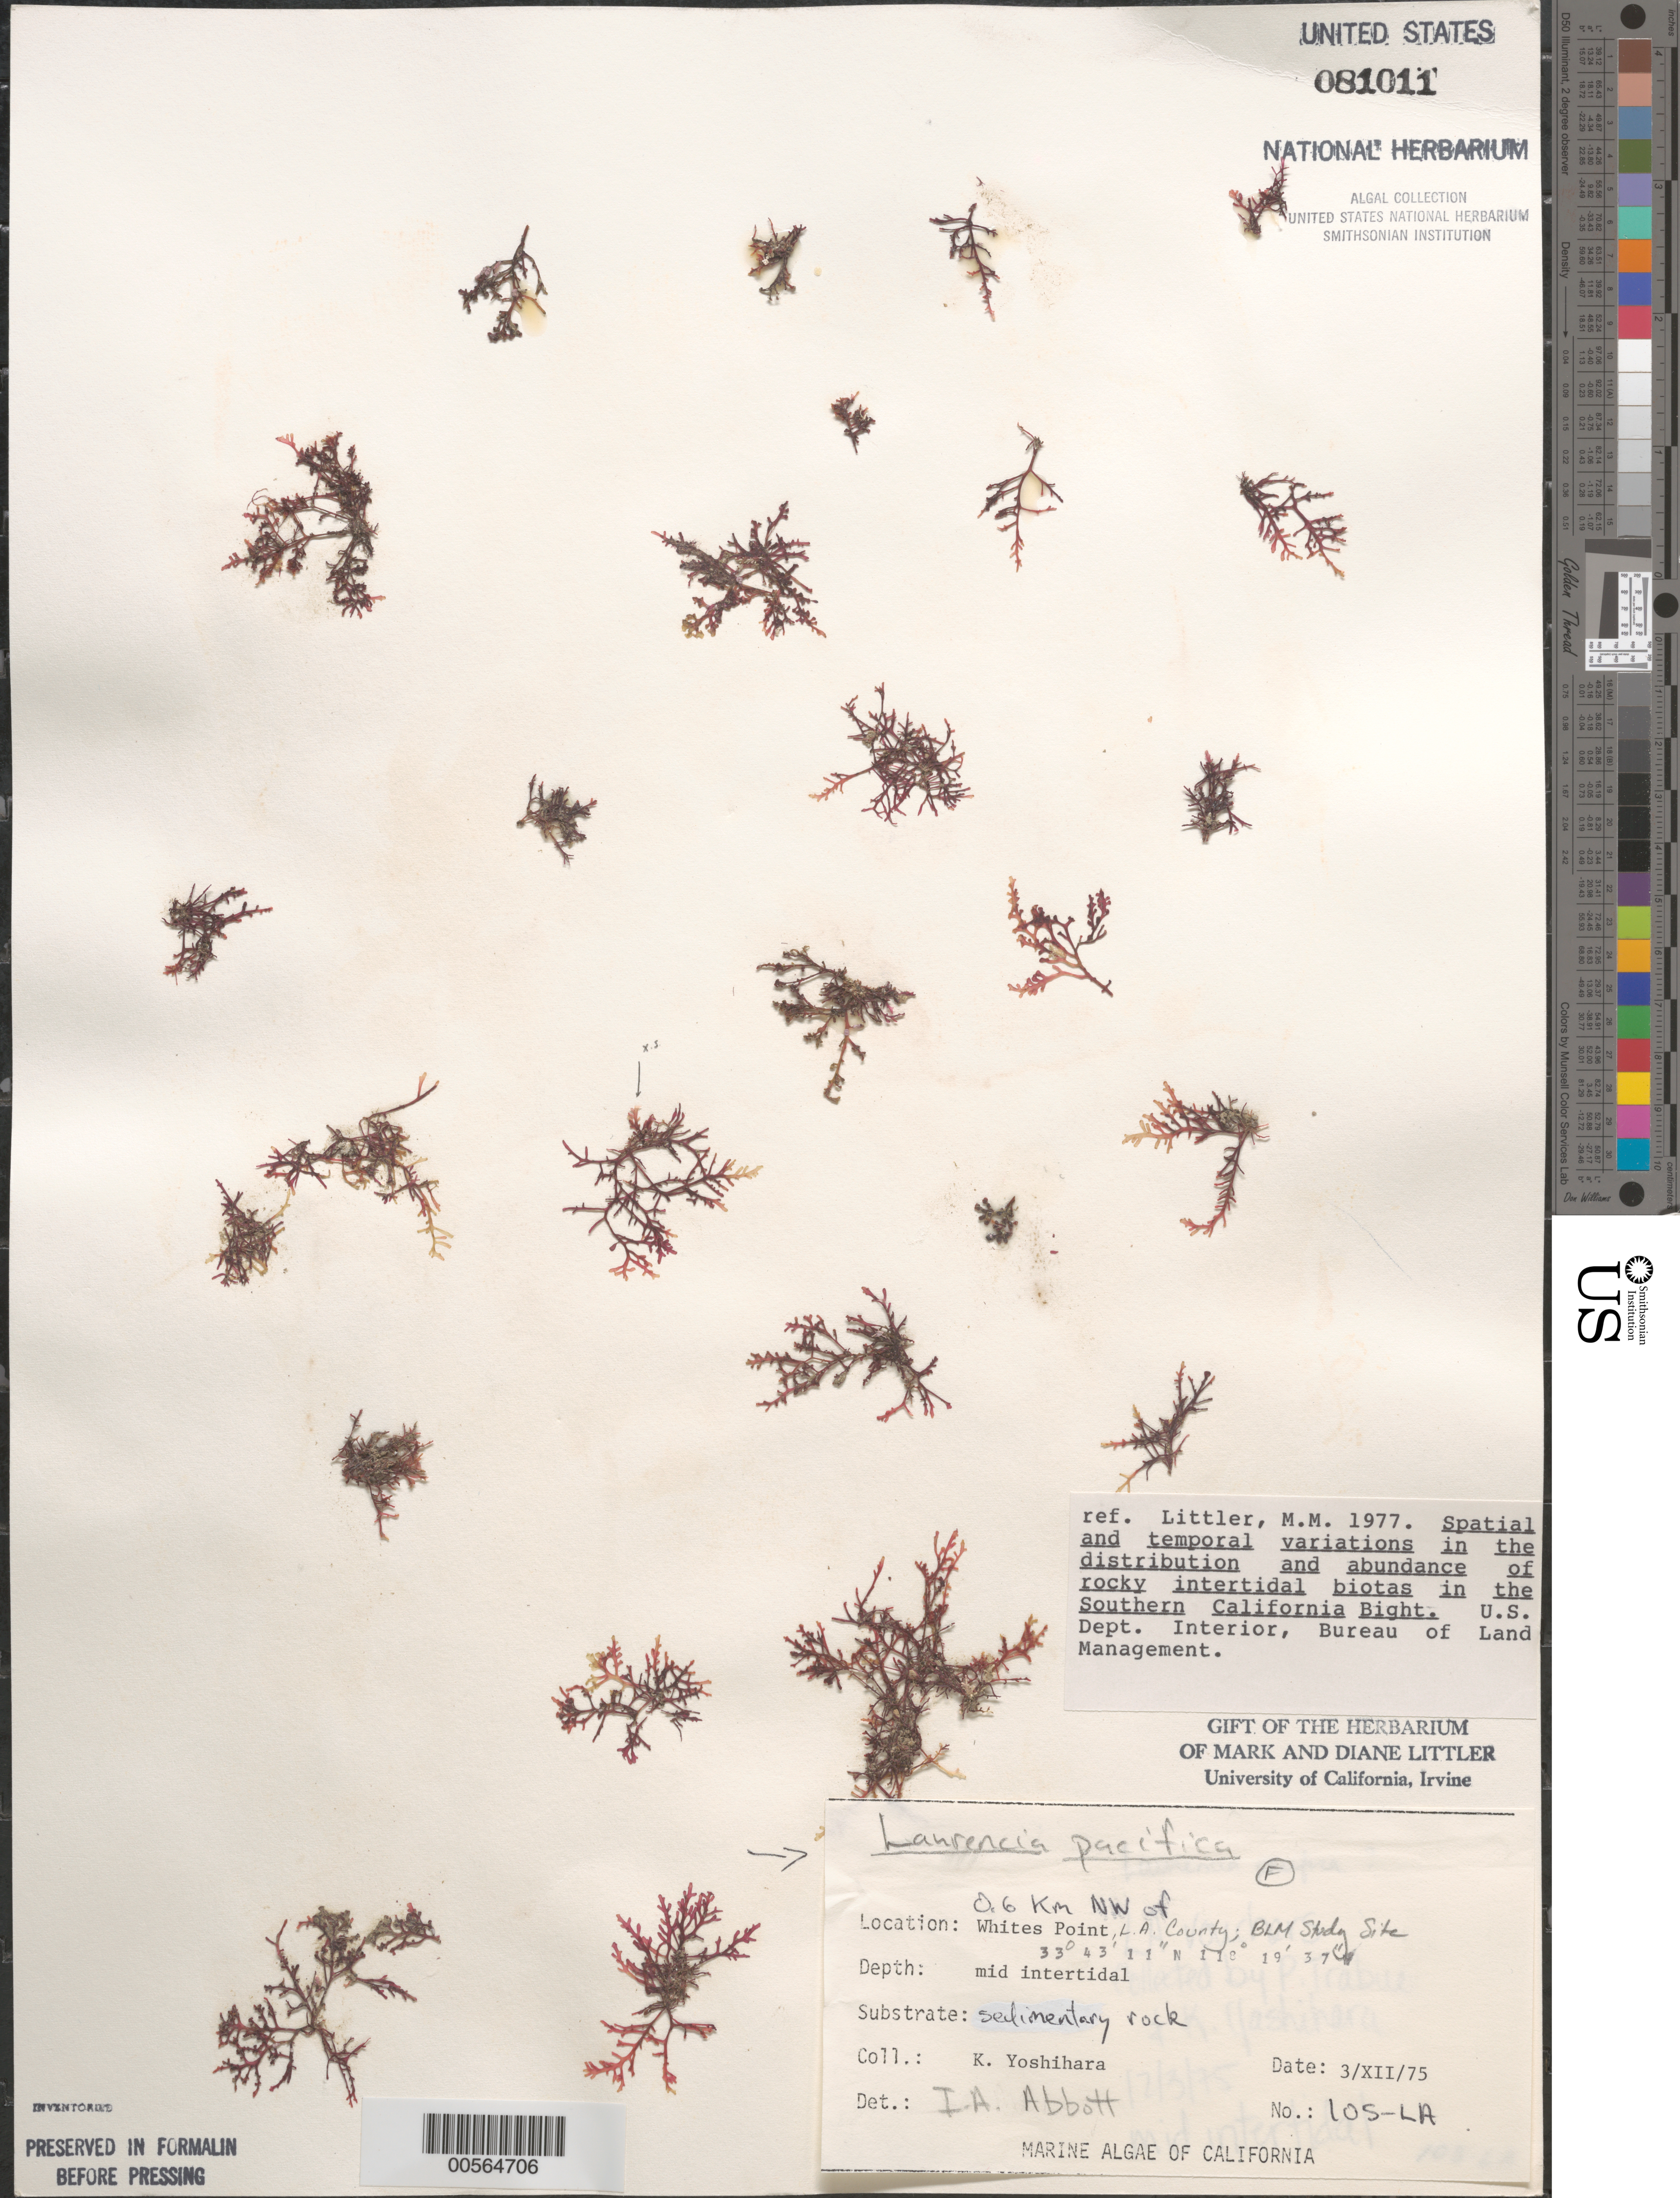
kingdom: Plantae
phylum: Rhodophyta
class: Florideophyceae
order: Ceramiales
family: Rhodomelaceae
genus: Laurencia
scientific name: Laurencia pacifica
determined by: Abbott, Isabella A.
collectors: K. Yoshihara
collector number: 105-la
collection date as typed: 03 Dec 1975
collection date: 1975-12-03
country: United States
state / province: California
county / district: Los Angeles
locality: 0.6 km northwest of Whites Point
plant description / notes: BLM-SOCALBIGHT Rocky Intertidal Survey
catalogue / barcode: US 81011